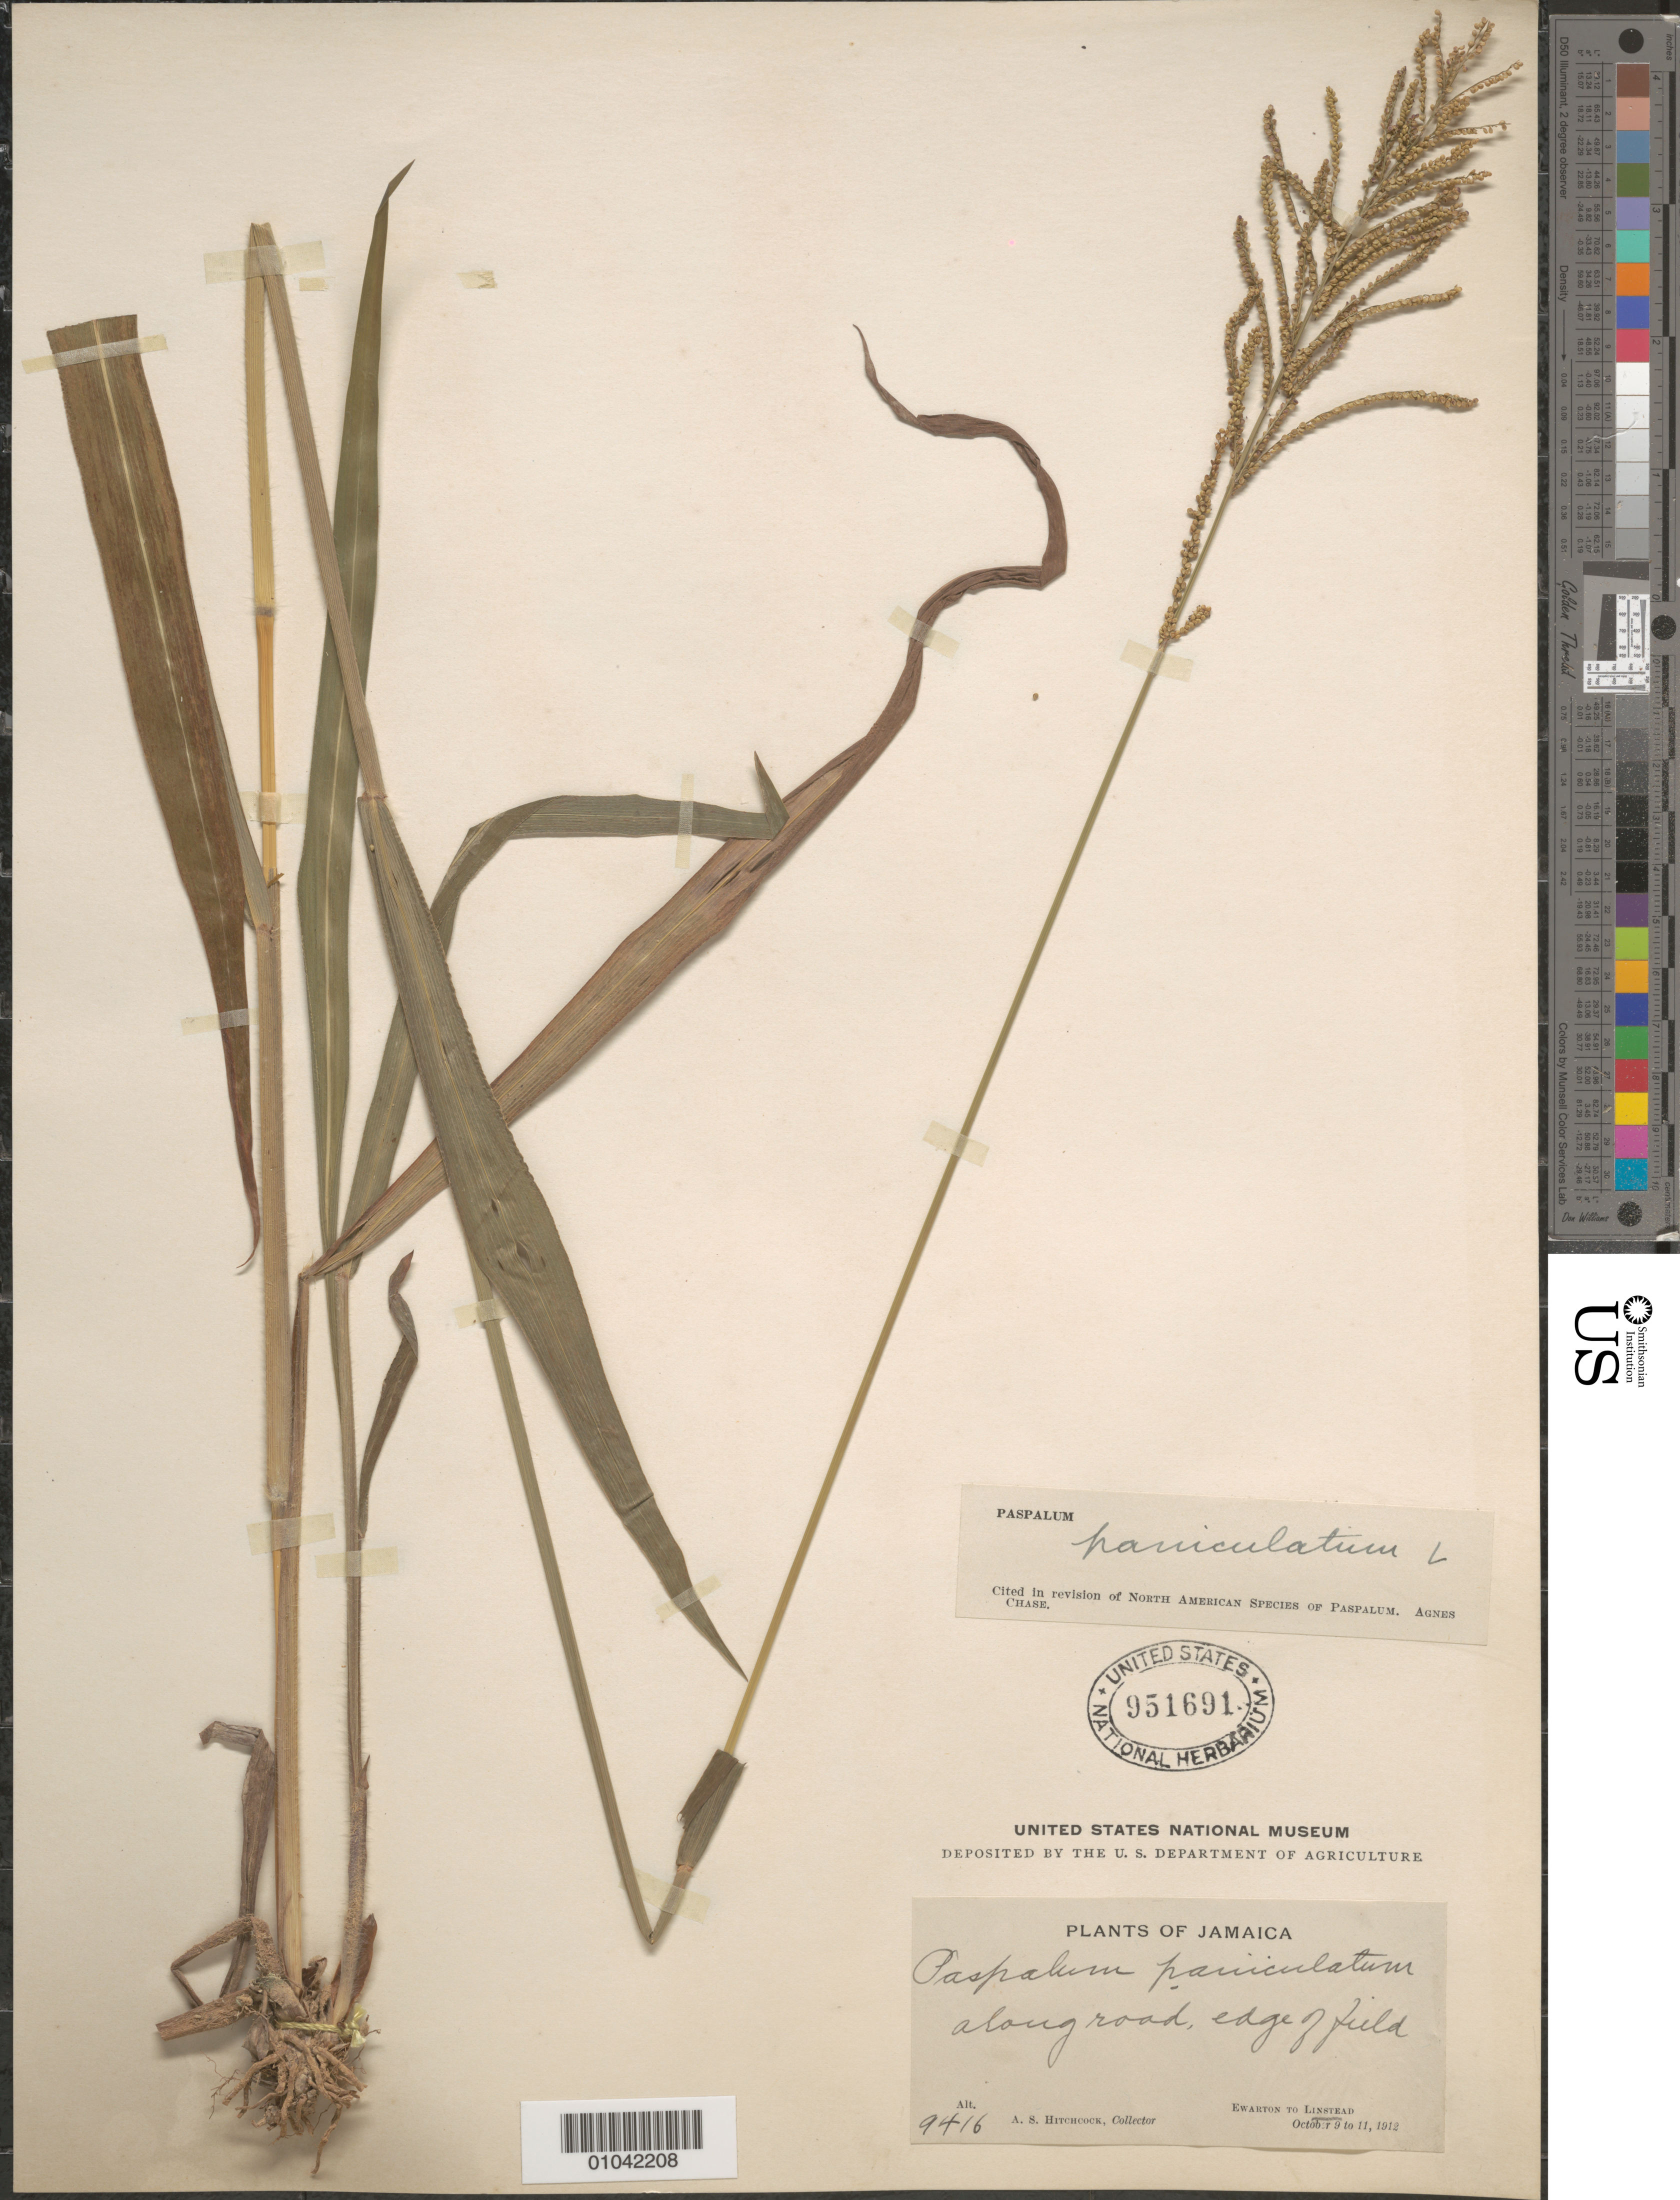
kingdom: Plantae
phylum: Tracheophyta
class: Liliopsida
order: Poales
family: Poaceae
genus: Paspalum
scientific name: Paspalum paniculatum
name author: L.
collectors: A. S. Hitchcock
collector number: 9416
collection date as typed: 09 Oct 1912 to 11 Oct 1912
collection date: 1912-10-09/1912-10-11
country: Jamaica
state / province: Saint Catherine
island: Jamaica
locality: Ewarton to Linstead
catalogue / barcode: US 951691